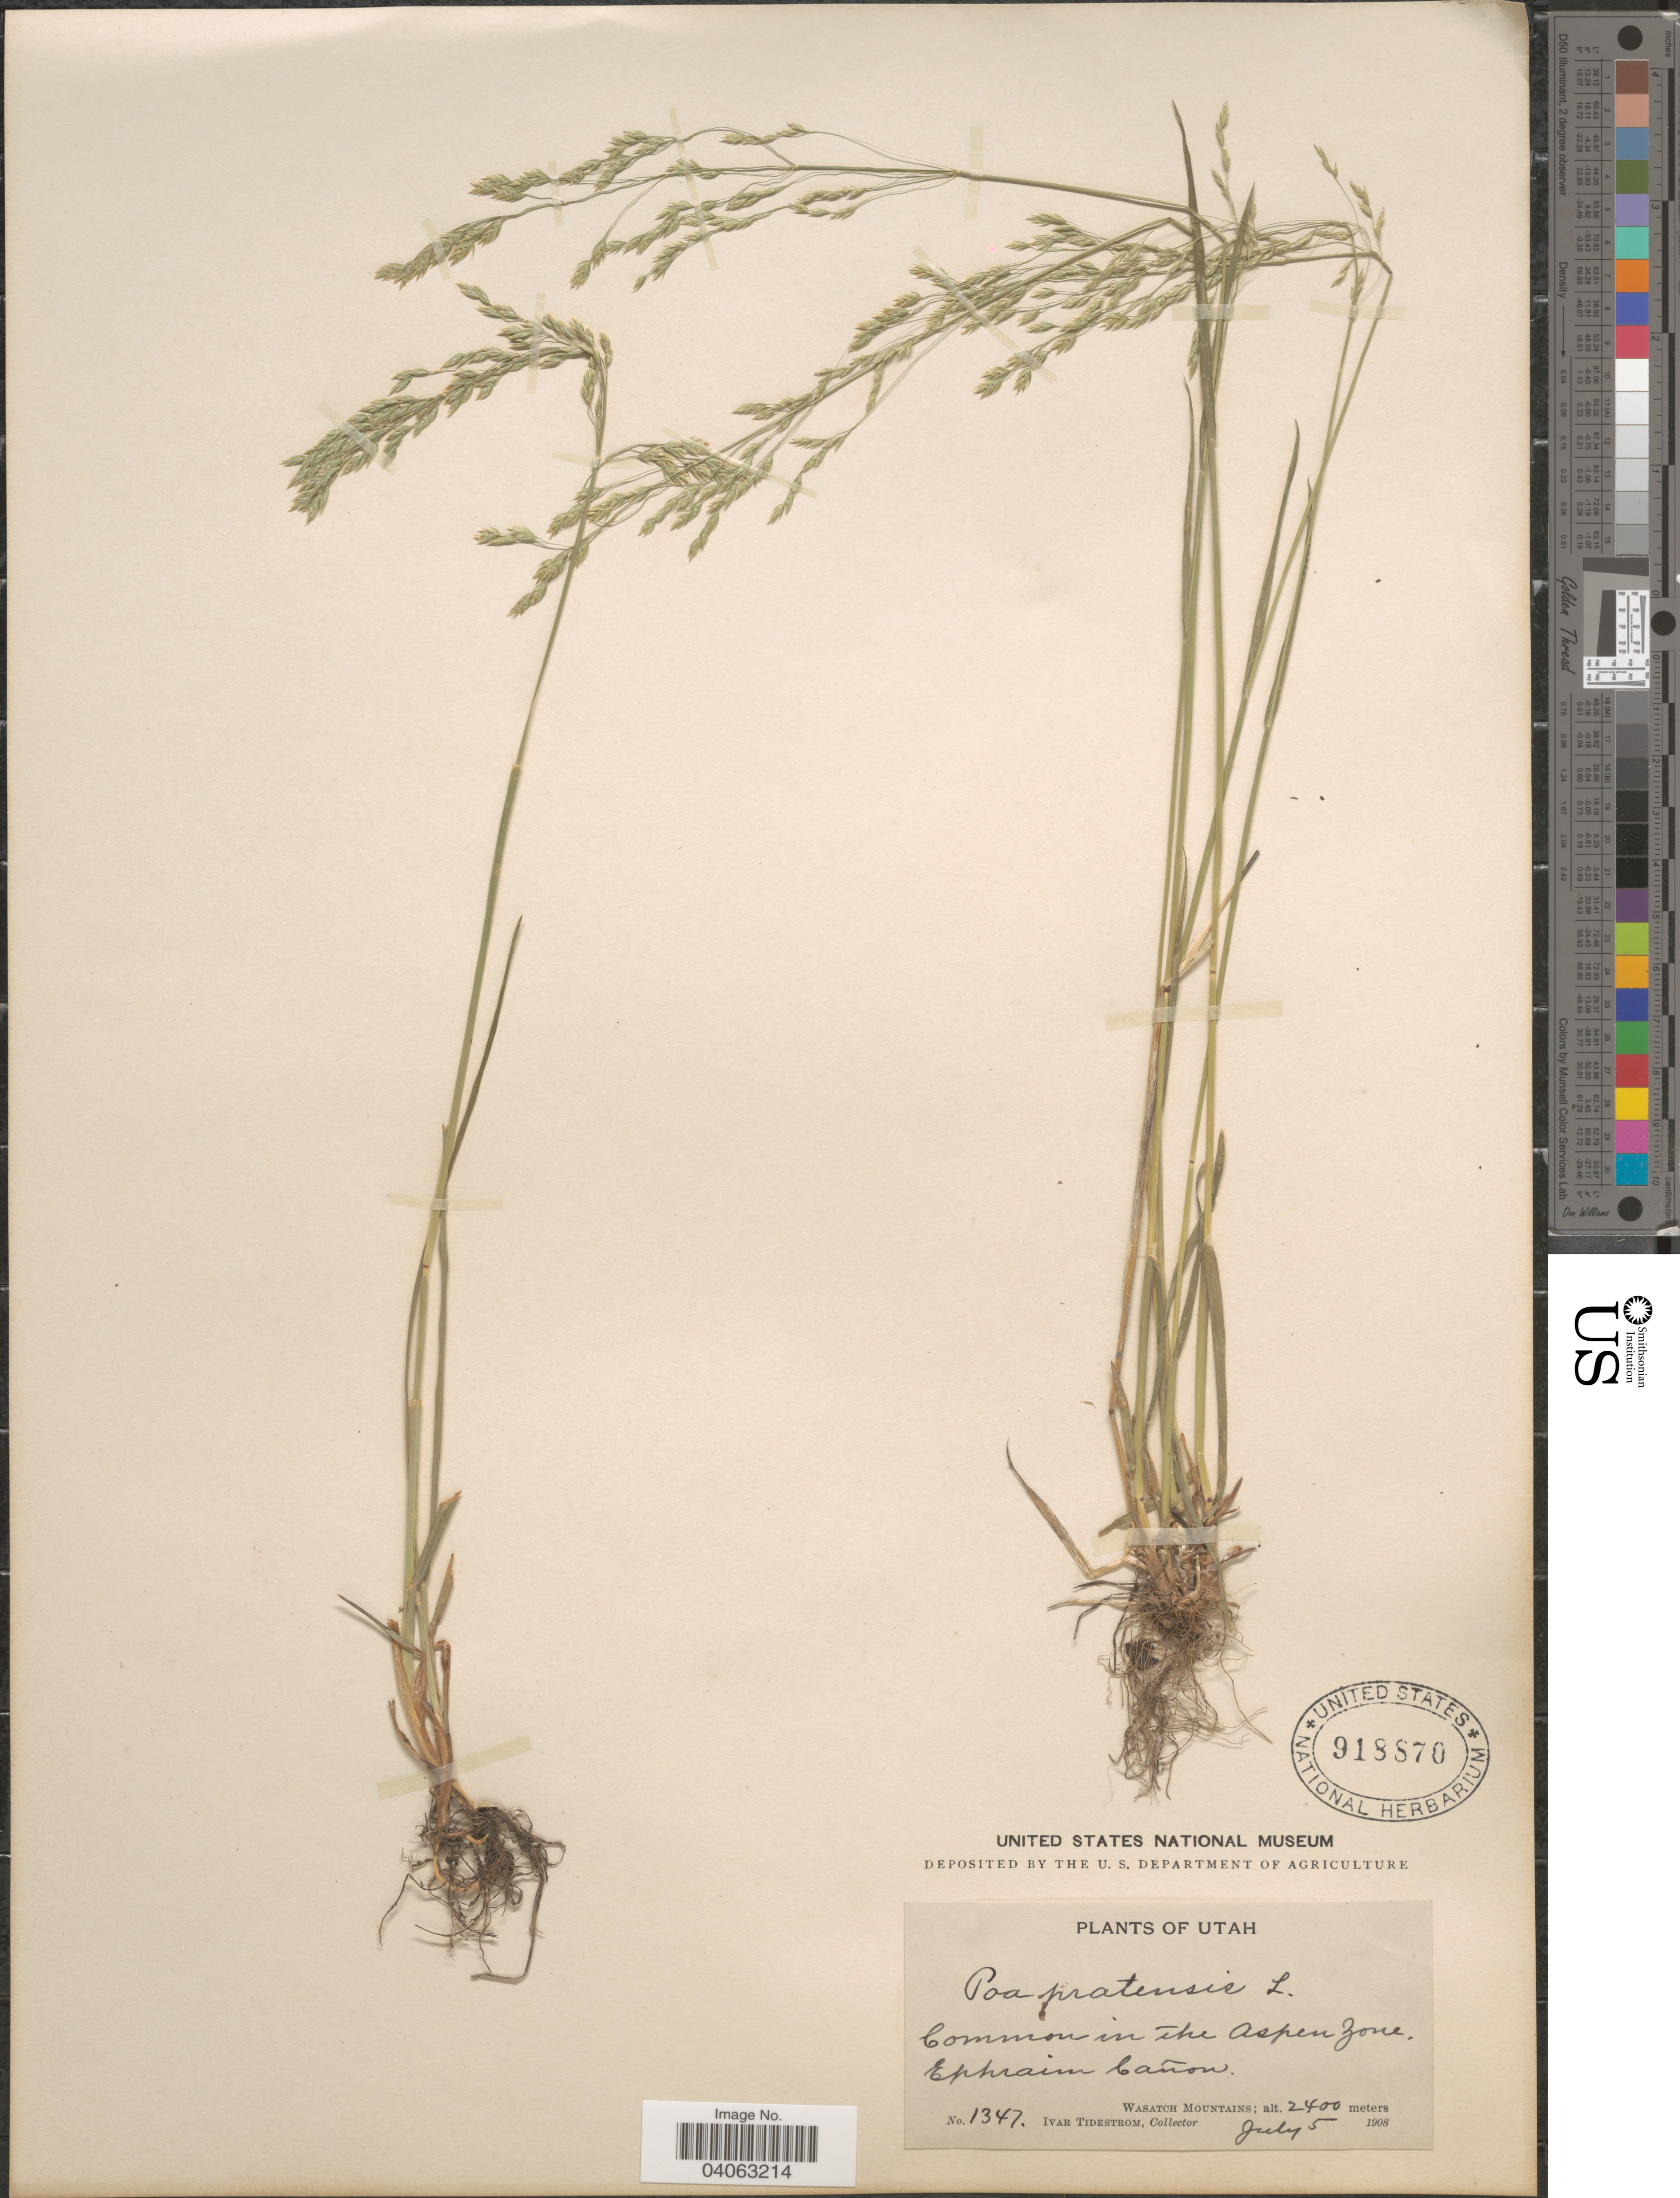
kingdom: Plantae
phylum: Tracheophyta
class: Liliopsida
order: Poales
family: Poaceae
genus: Poa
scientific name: Poa pratensis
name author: L.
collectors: I. F. Tidestrom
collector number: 1347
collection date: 1908-07-05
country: United States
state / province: Utah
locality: In The Aspen Zone. Ephraim Cañon. Wasatch Mountains.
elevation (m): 2400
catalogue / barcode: US 918870